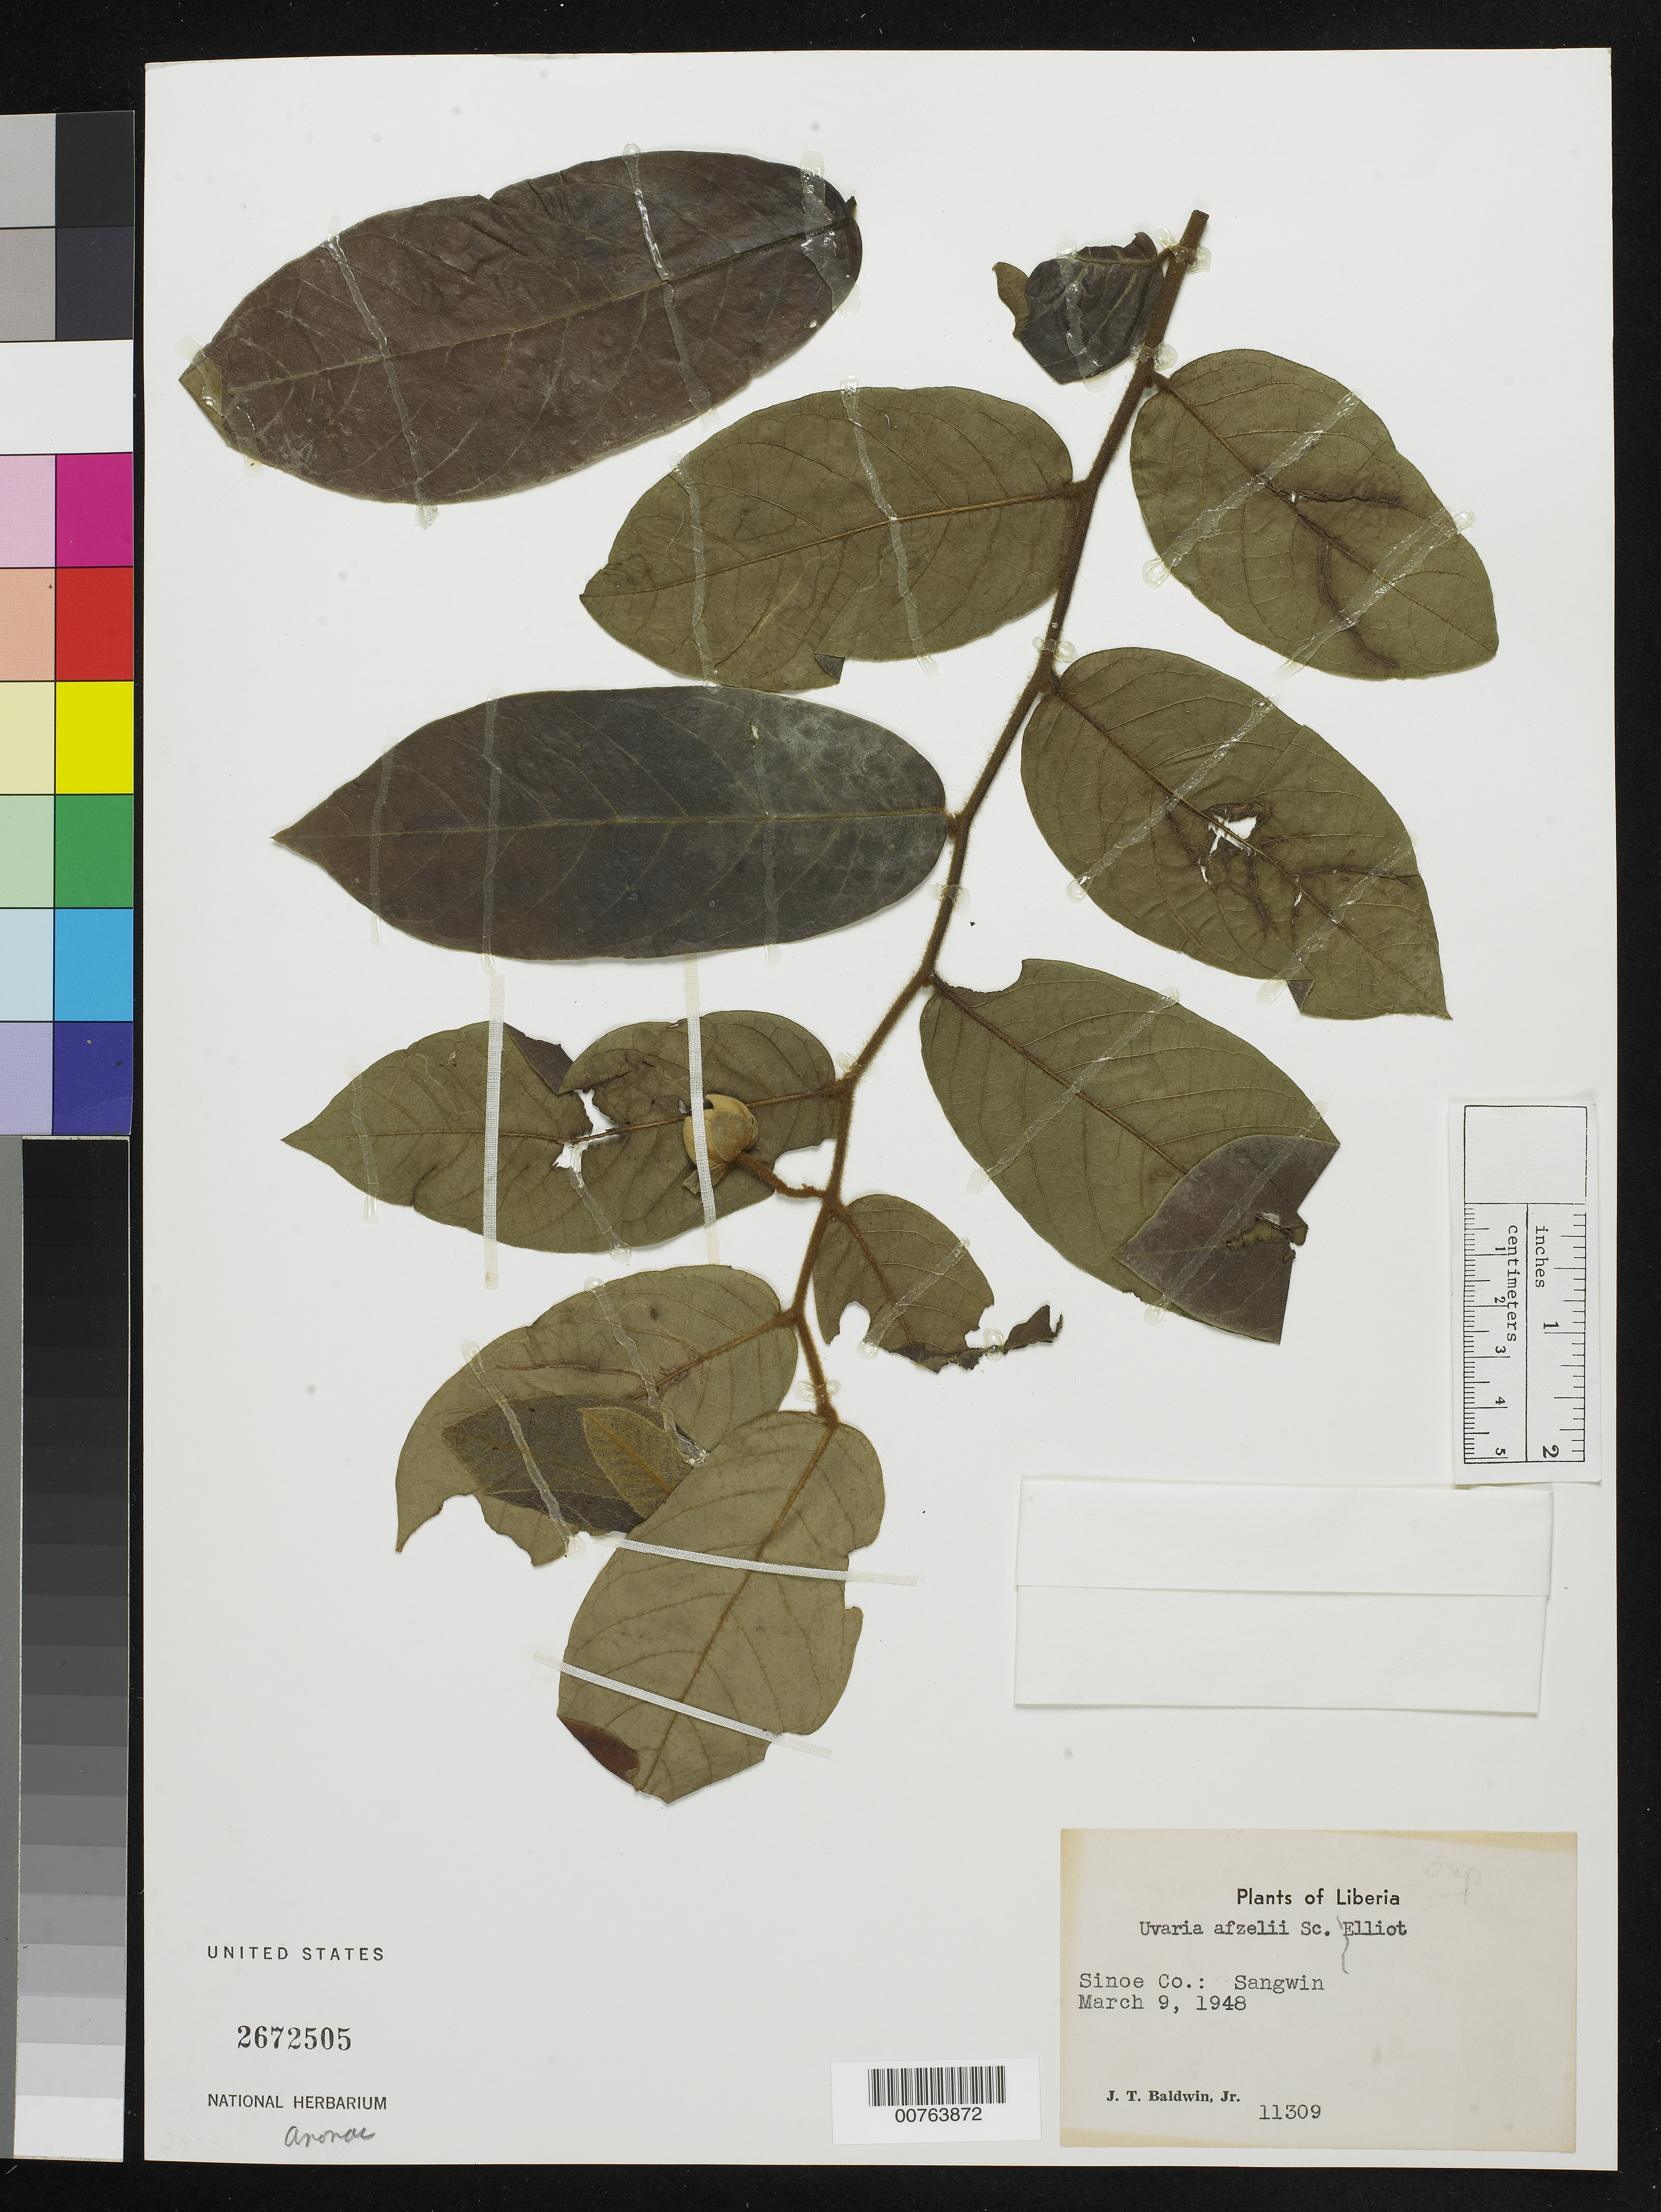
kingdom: Plantae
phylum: Tracheophyta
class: Magnoliopsida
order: Magnoliales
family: Annonaceae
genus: Uvaria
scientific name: Uvaria afzelii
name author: Scott Elliot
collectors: J. T. Baldwin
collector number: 11309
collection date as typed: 9 Mar 1948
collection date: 1948-03-09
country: Liberia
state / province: Sinoe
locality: Sangwin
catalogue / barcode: US 2672505